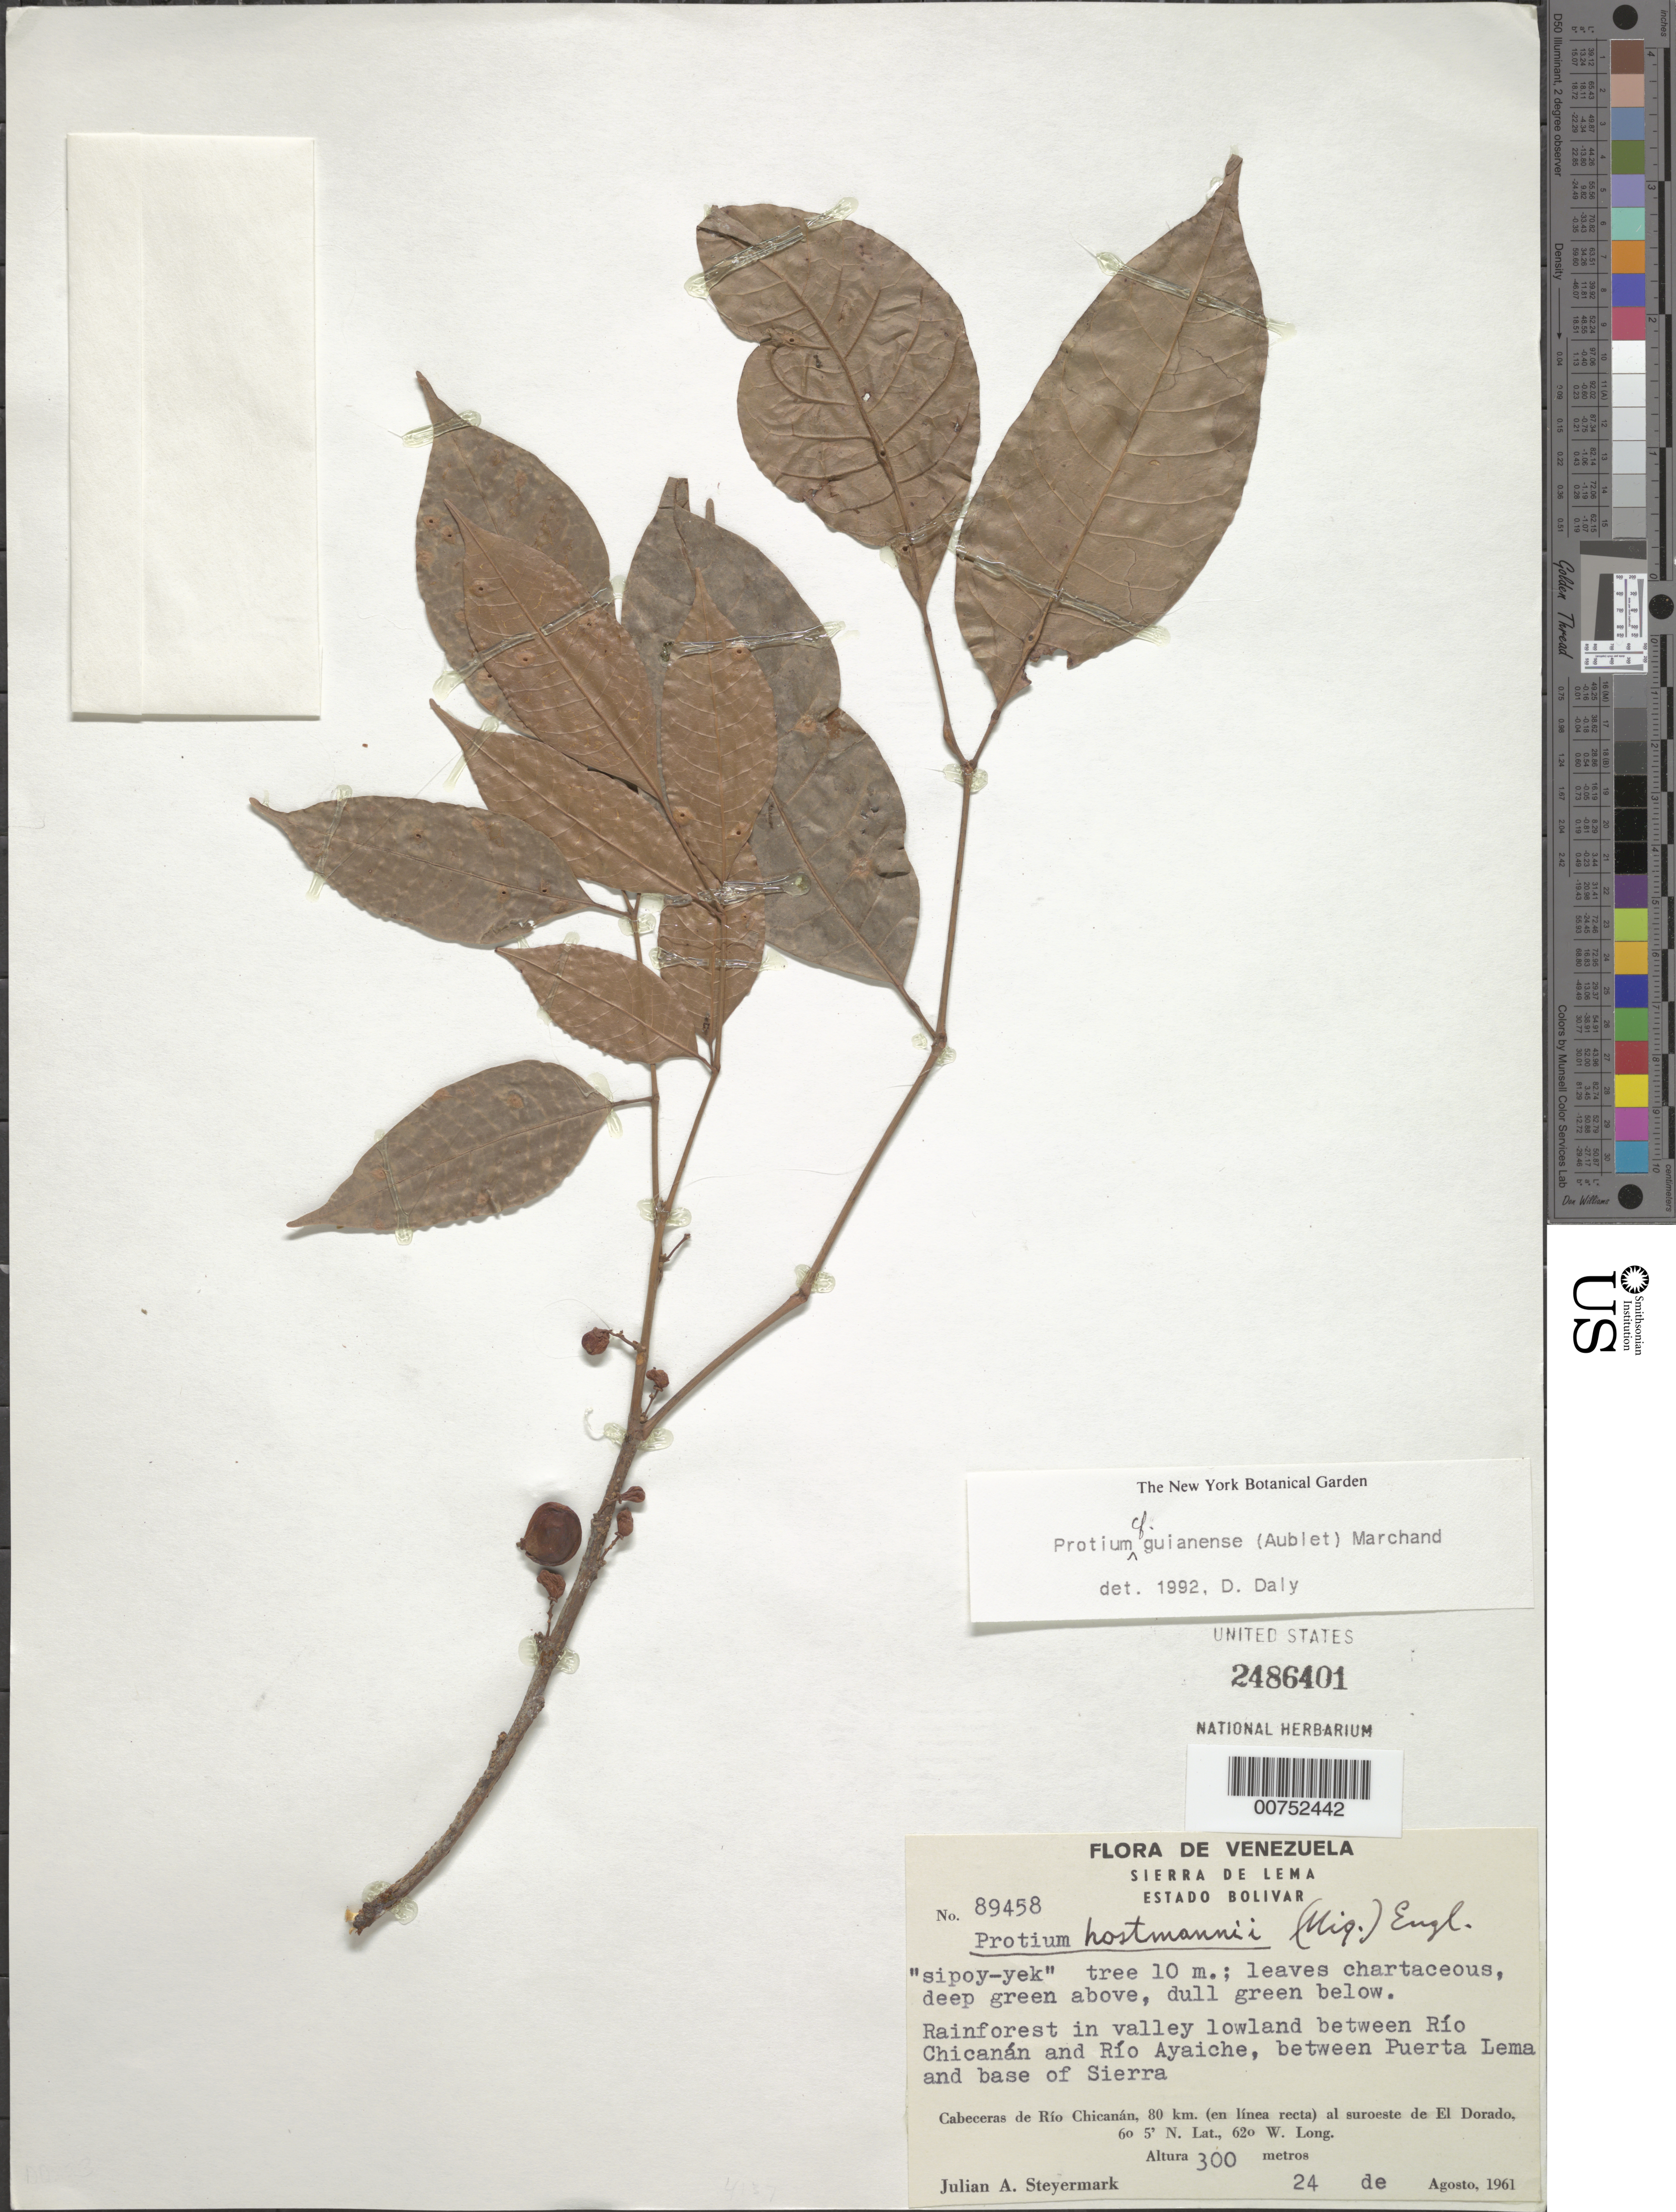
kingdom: Plantae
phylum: Tracheophyta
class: Magnoliopsida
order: Sapindales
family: Burseraceae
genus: Protium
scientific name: Protium guianense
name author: (Aubl.) Marchand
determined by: Daly, D. C.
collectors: J. Steyermark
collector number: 89458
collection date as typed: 24-Aug-61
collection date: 1961-08-24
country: Venezuela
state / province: Bolívar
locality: Sierra de Lema, Cabaceras de Río Chicanan, 80 km in straight line to SW of El Dorado, between Río Chicanan and Río Ayaiche, between Puerta Lema and base of Sierra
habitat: Rainforest in valley lowland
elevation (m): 300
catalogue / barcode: US 2486401